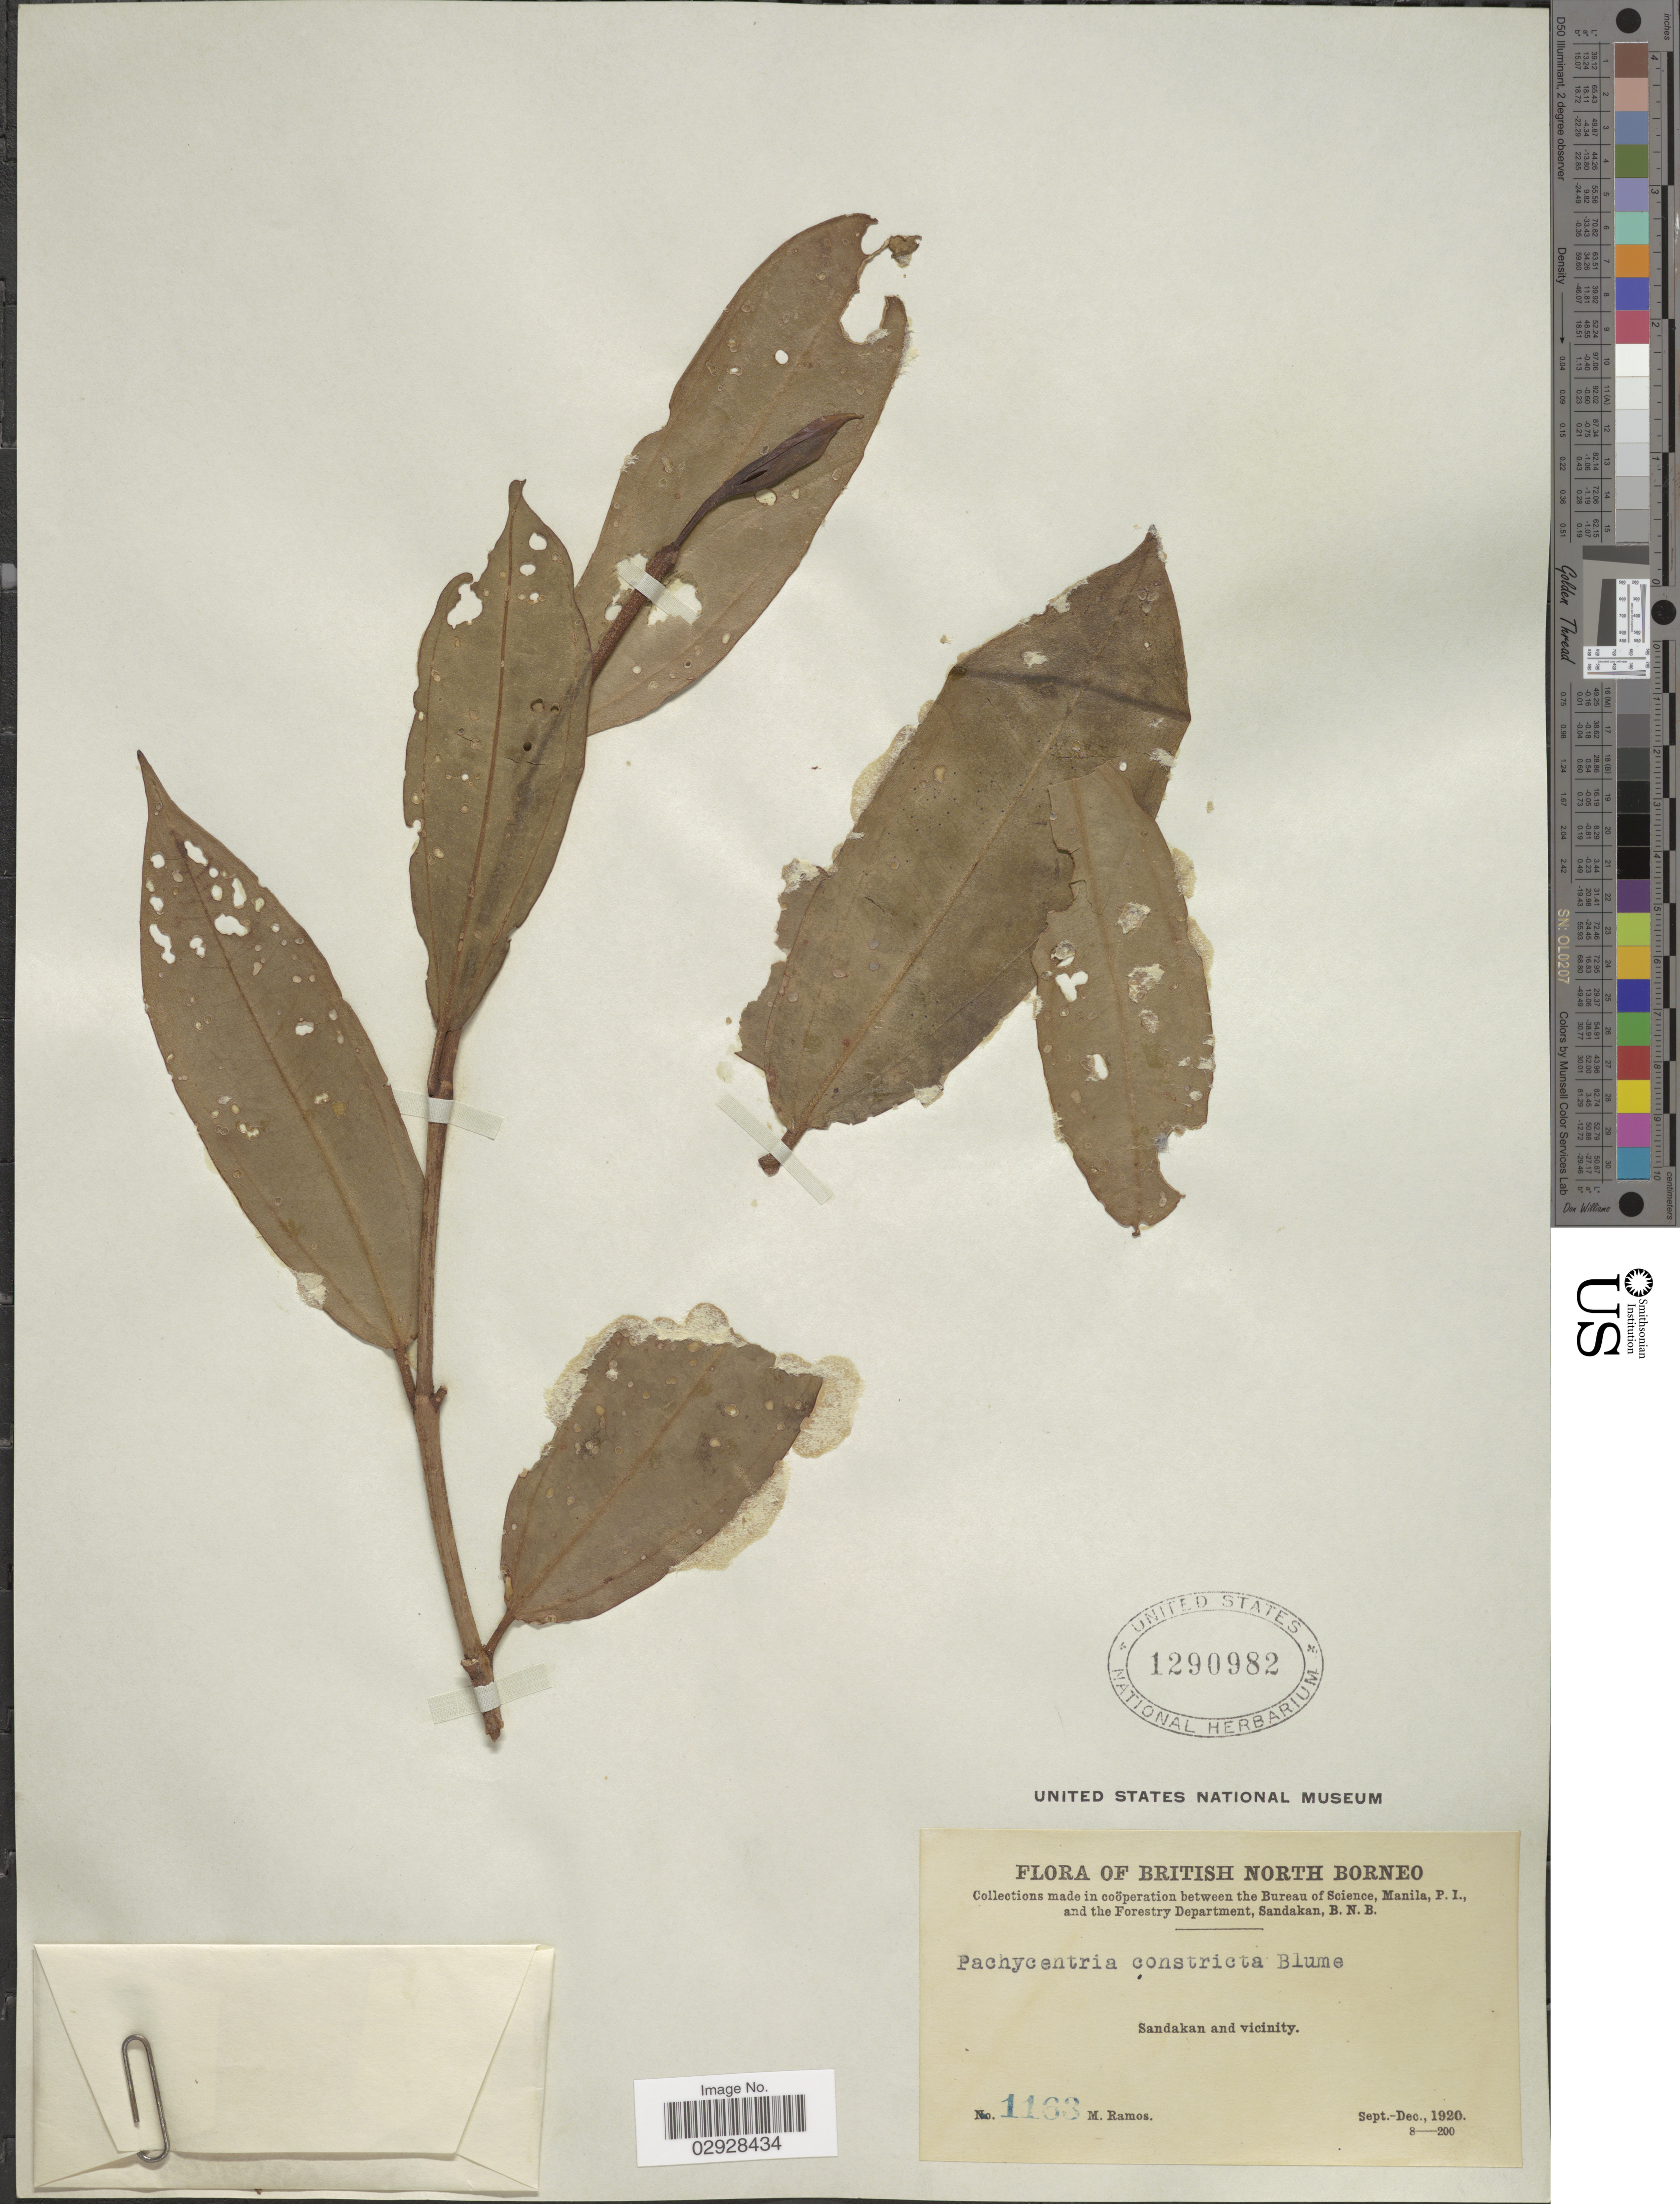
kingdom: Plantae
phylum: Tracheophyta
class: Magnoliopsida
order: Myrtales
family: Melastomataceae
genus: Pachycentria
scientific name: Pachycentria constricta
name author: Blume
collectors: M. Ramos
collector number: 1163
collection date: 1920-09/1920-12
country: Malaysia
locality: British North Borneo. Sandakan and vicinity.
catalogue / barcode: US 1290982